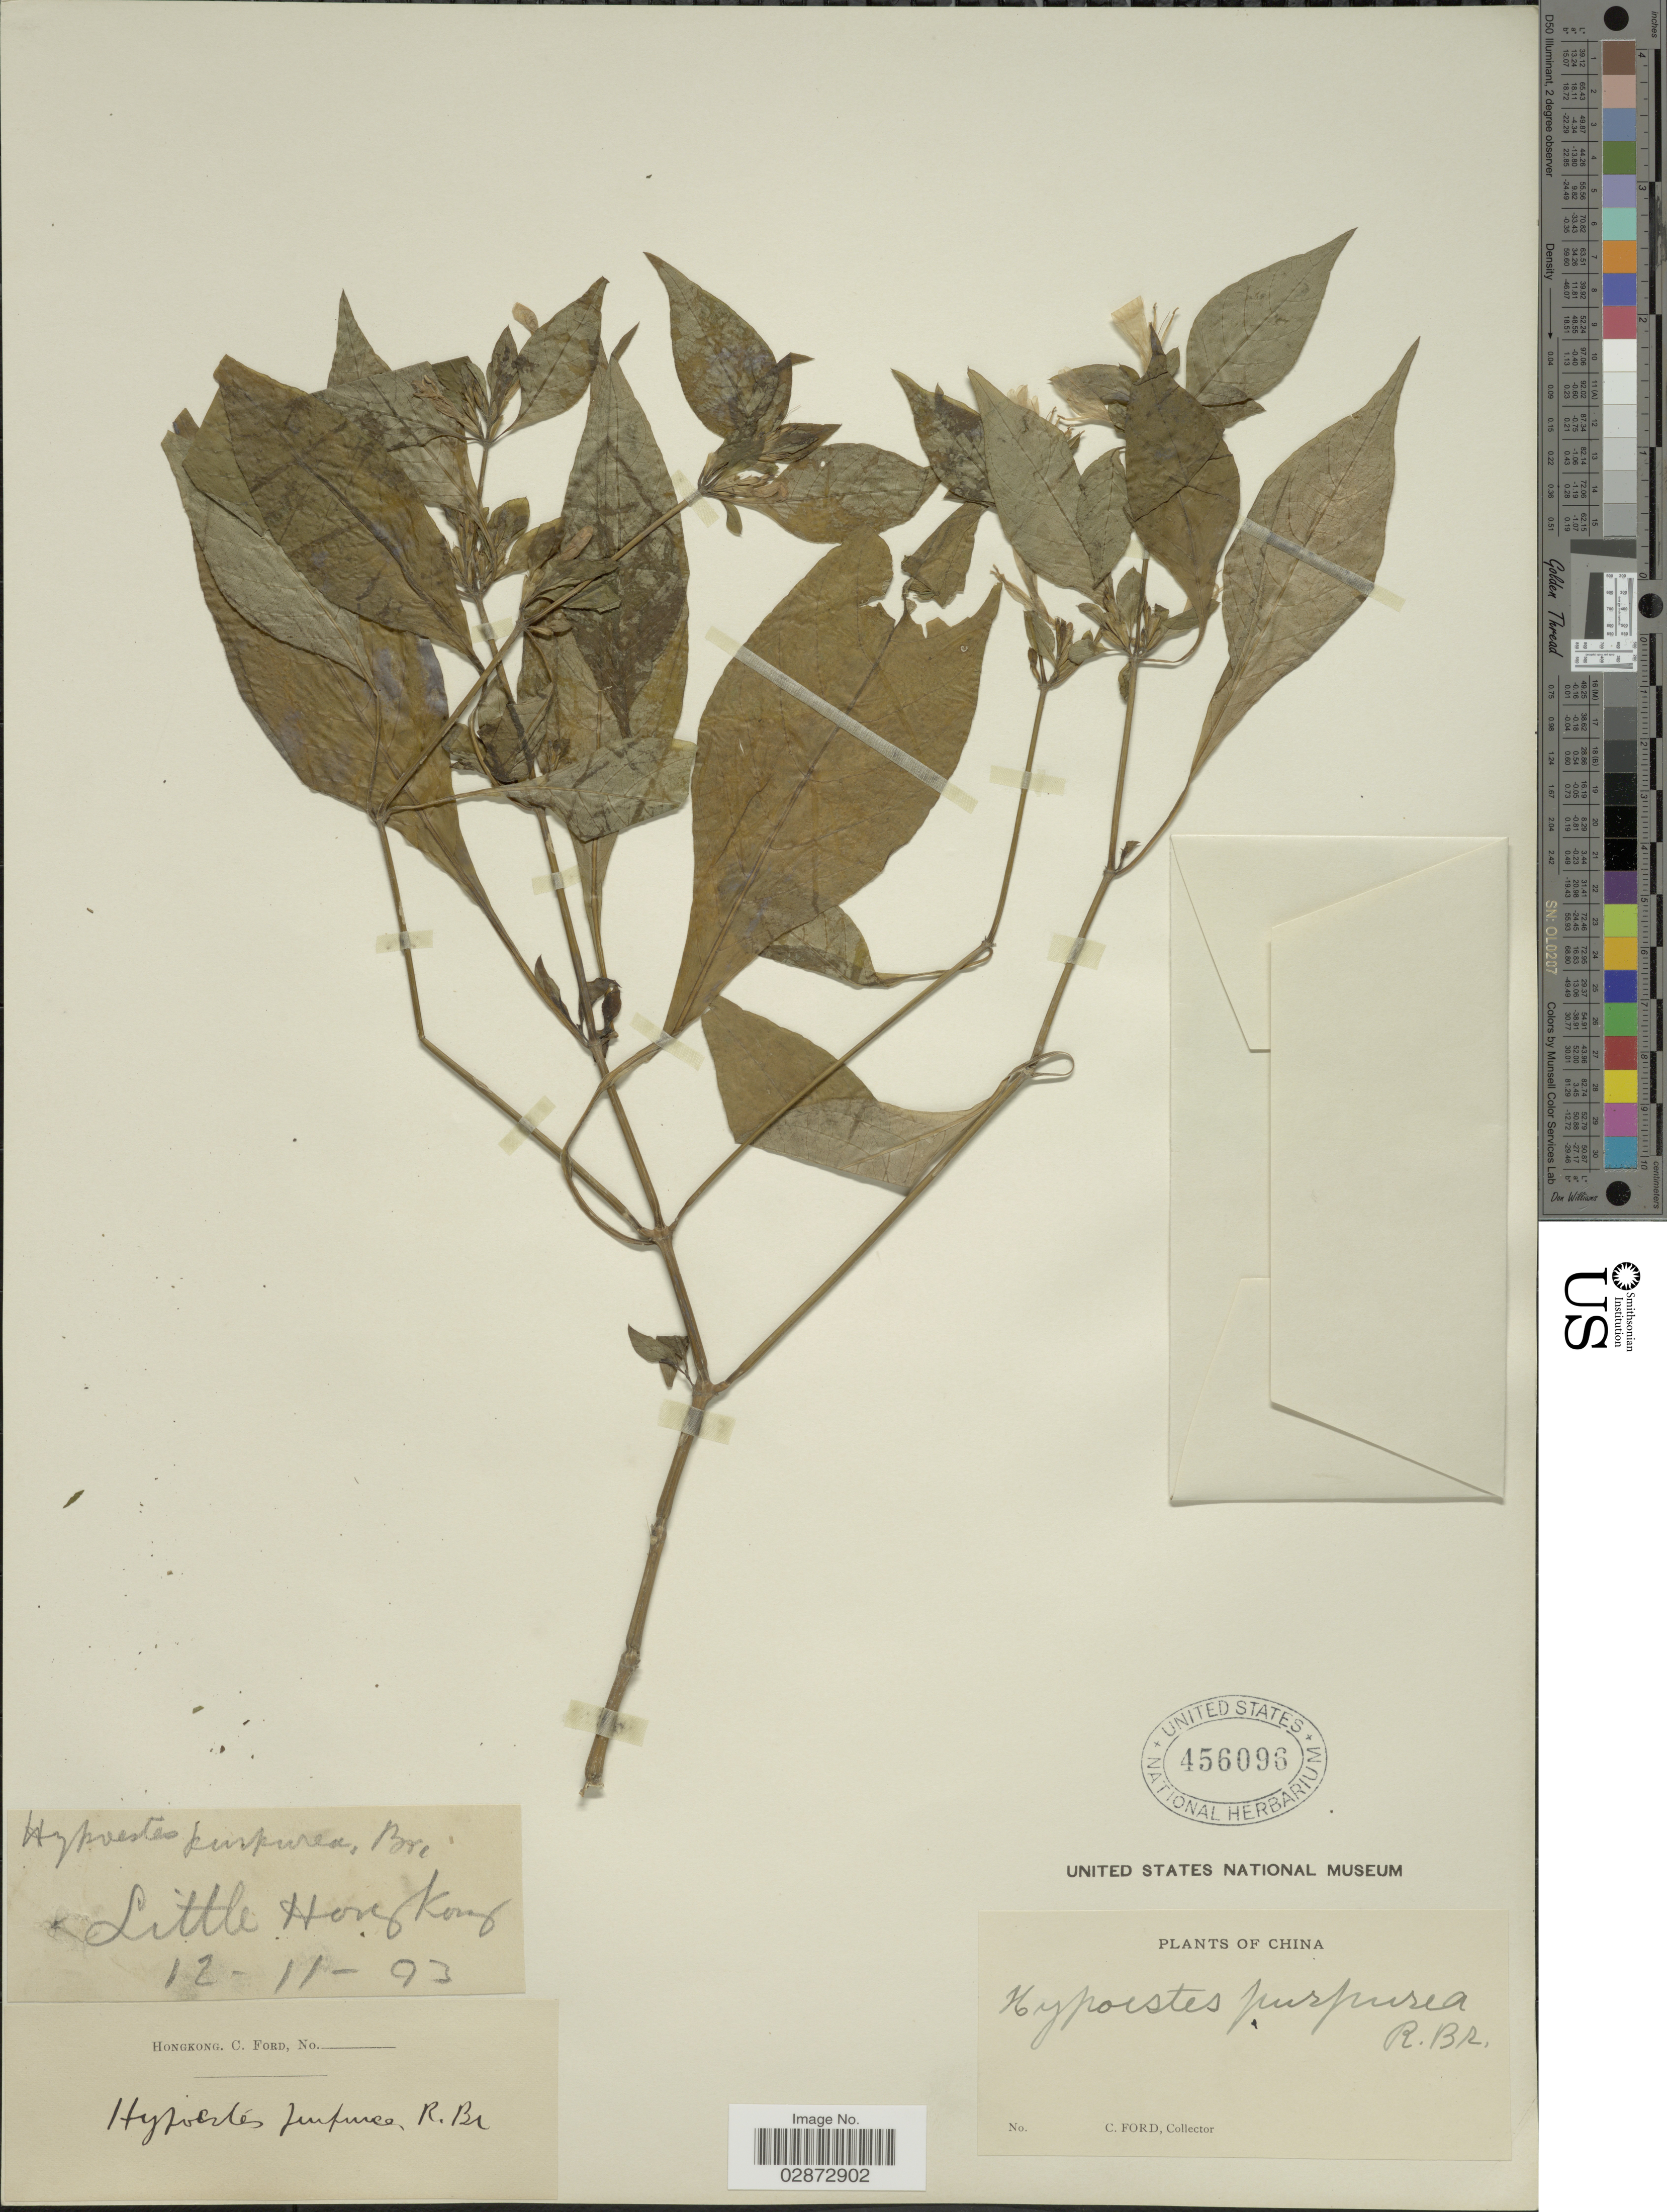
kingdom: Plantae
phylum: Tracheophyta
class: Magnoliopsida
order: Lamiales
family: Acanthaceae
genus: Hypoestes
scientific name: Hypoestes purpurea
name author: R. Br.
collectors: C. Ford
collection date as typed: Transcribed d/m/y: 12/11/93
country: China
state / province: Hong Kong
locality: Little Hong Kong.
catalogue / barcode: US 456096